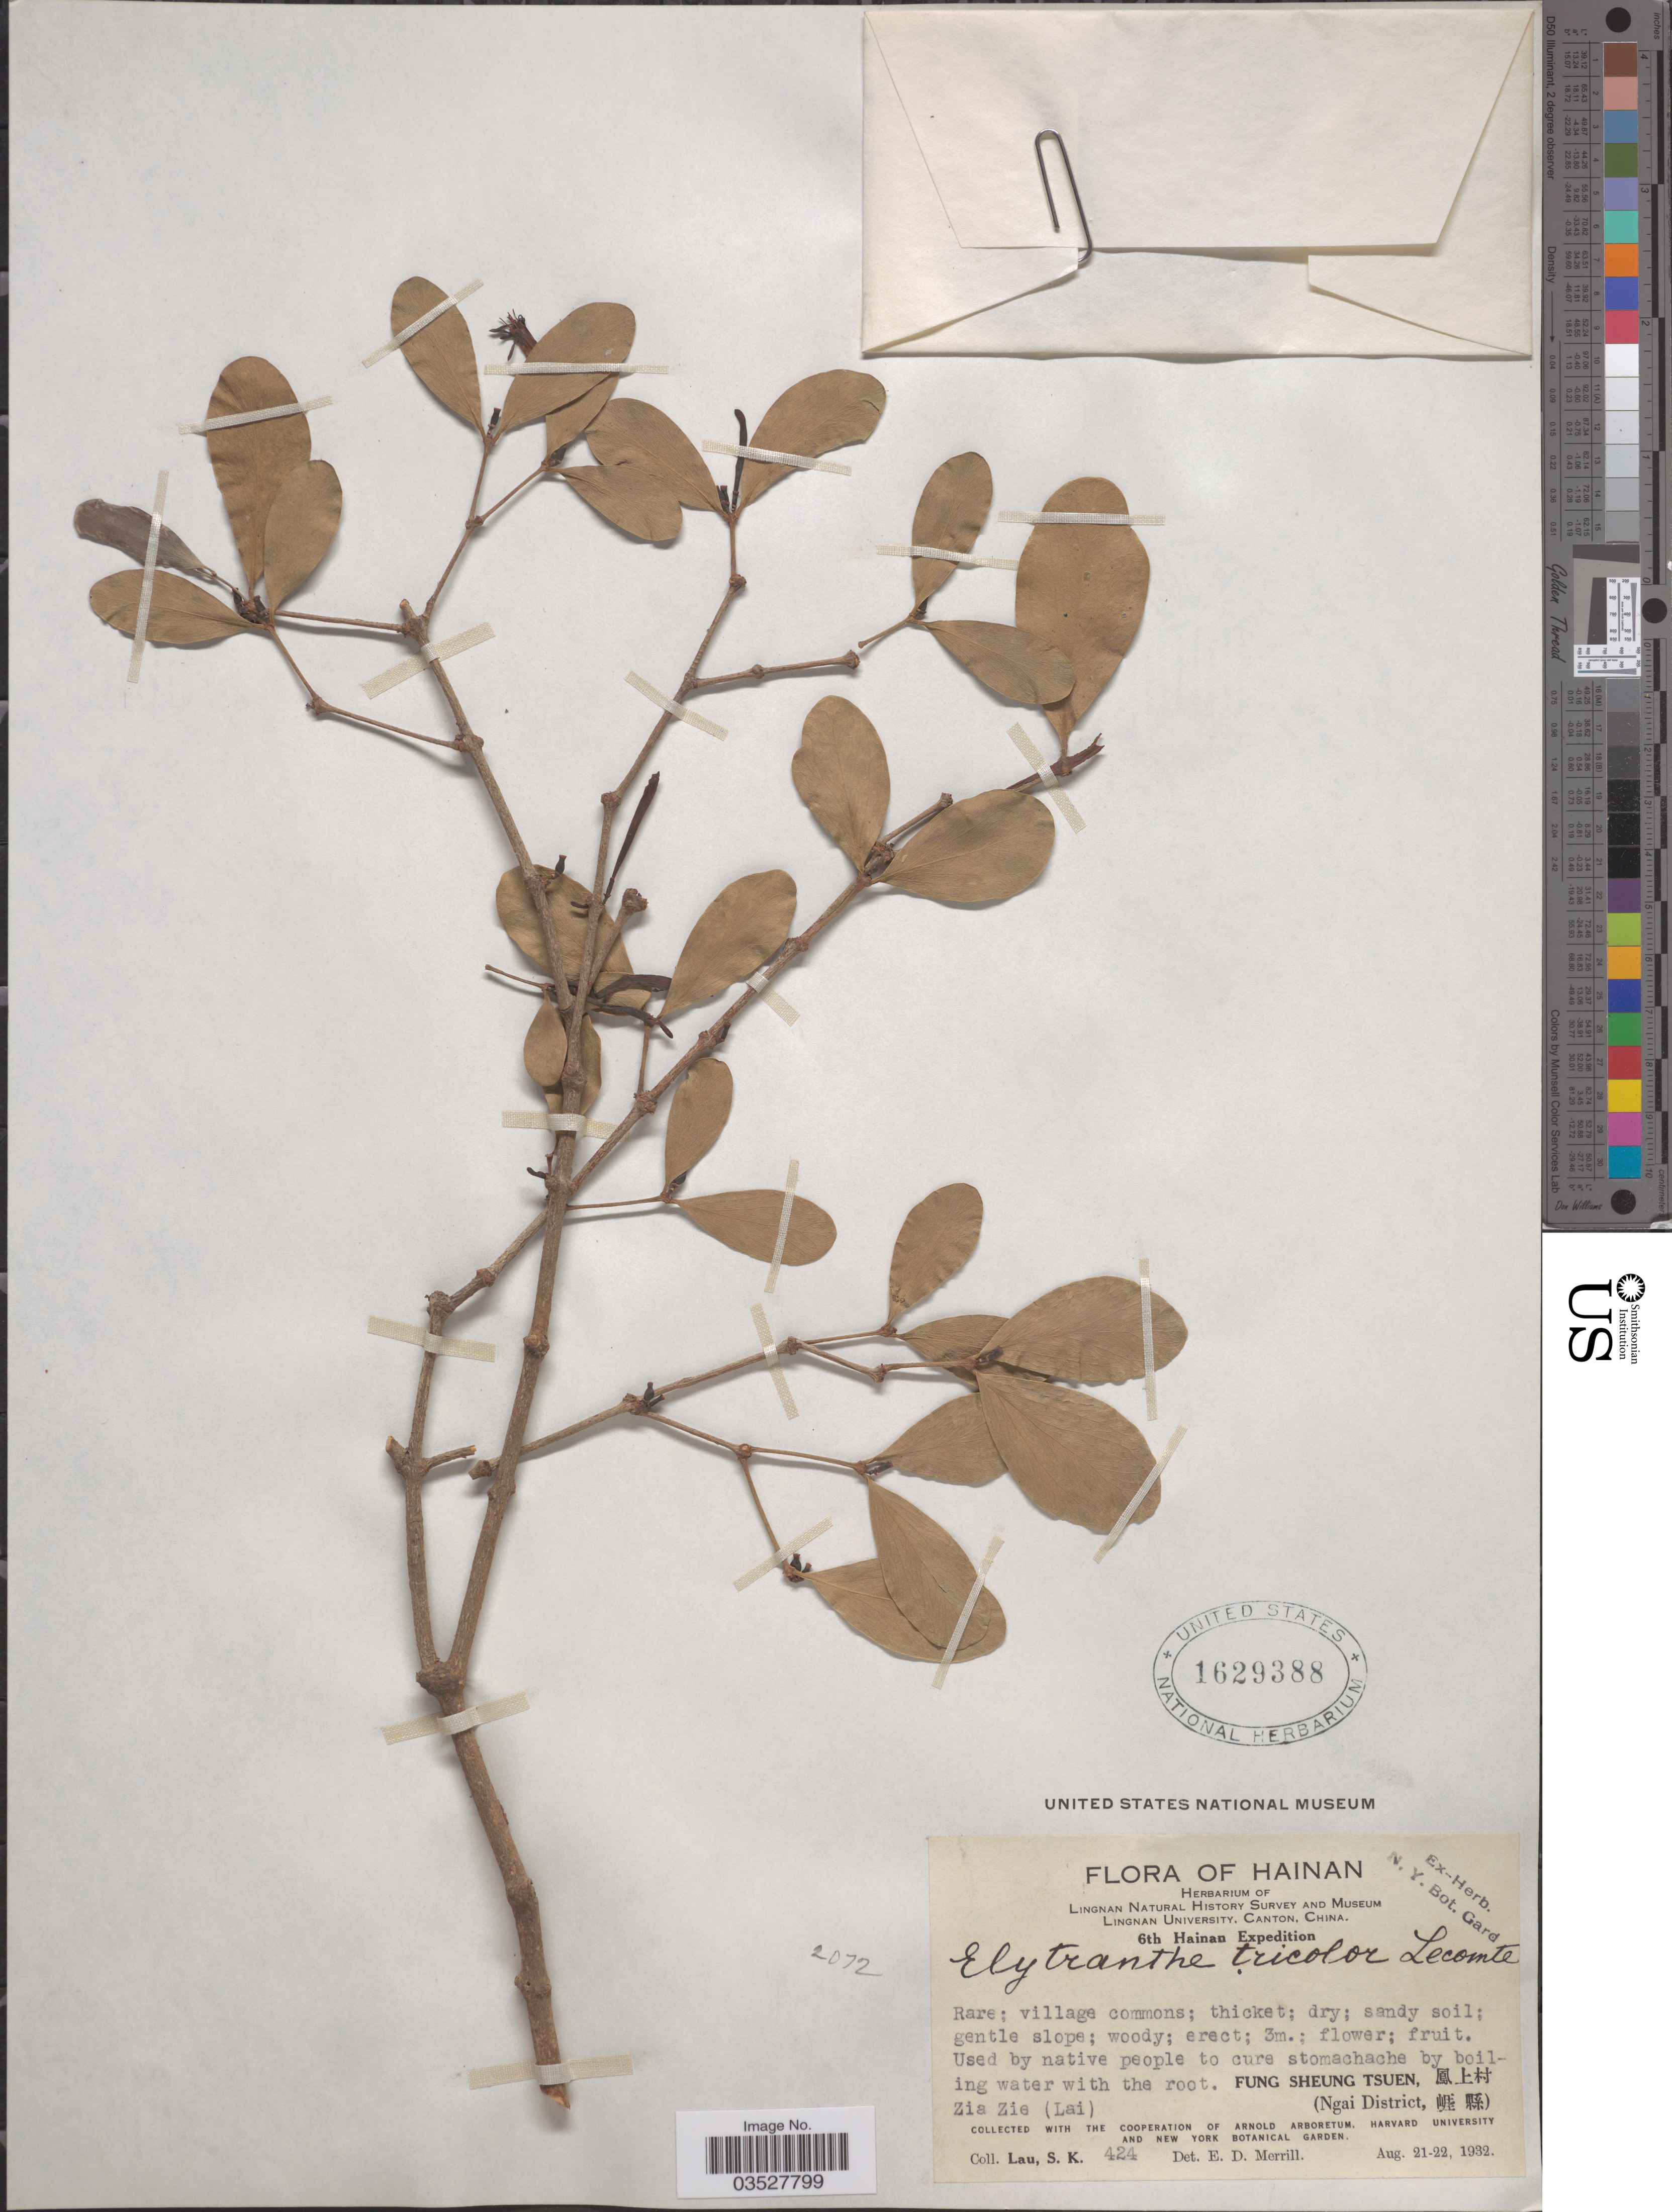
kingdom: Plantae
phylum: Tracheophyta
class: Magnoliopsida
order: Santalales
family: Loranthaceae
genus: Elytranthe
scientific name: Elytranthe tricolor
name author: Lecomte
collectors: S. K. Lau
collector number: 424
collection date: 1932-08-21/1932-08-22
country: China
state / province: Hainan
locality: Zia Zie (Lai), Fung Sheung Tsuen. (Ngai District).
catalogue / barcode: US 1629388